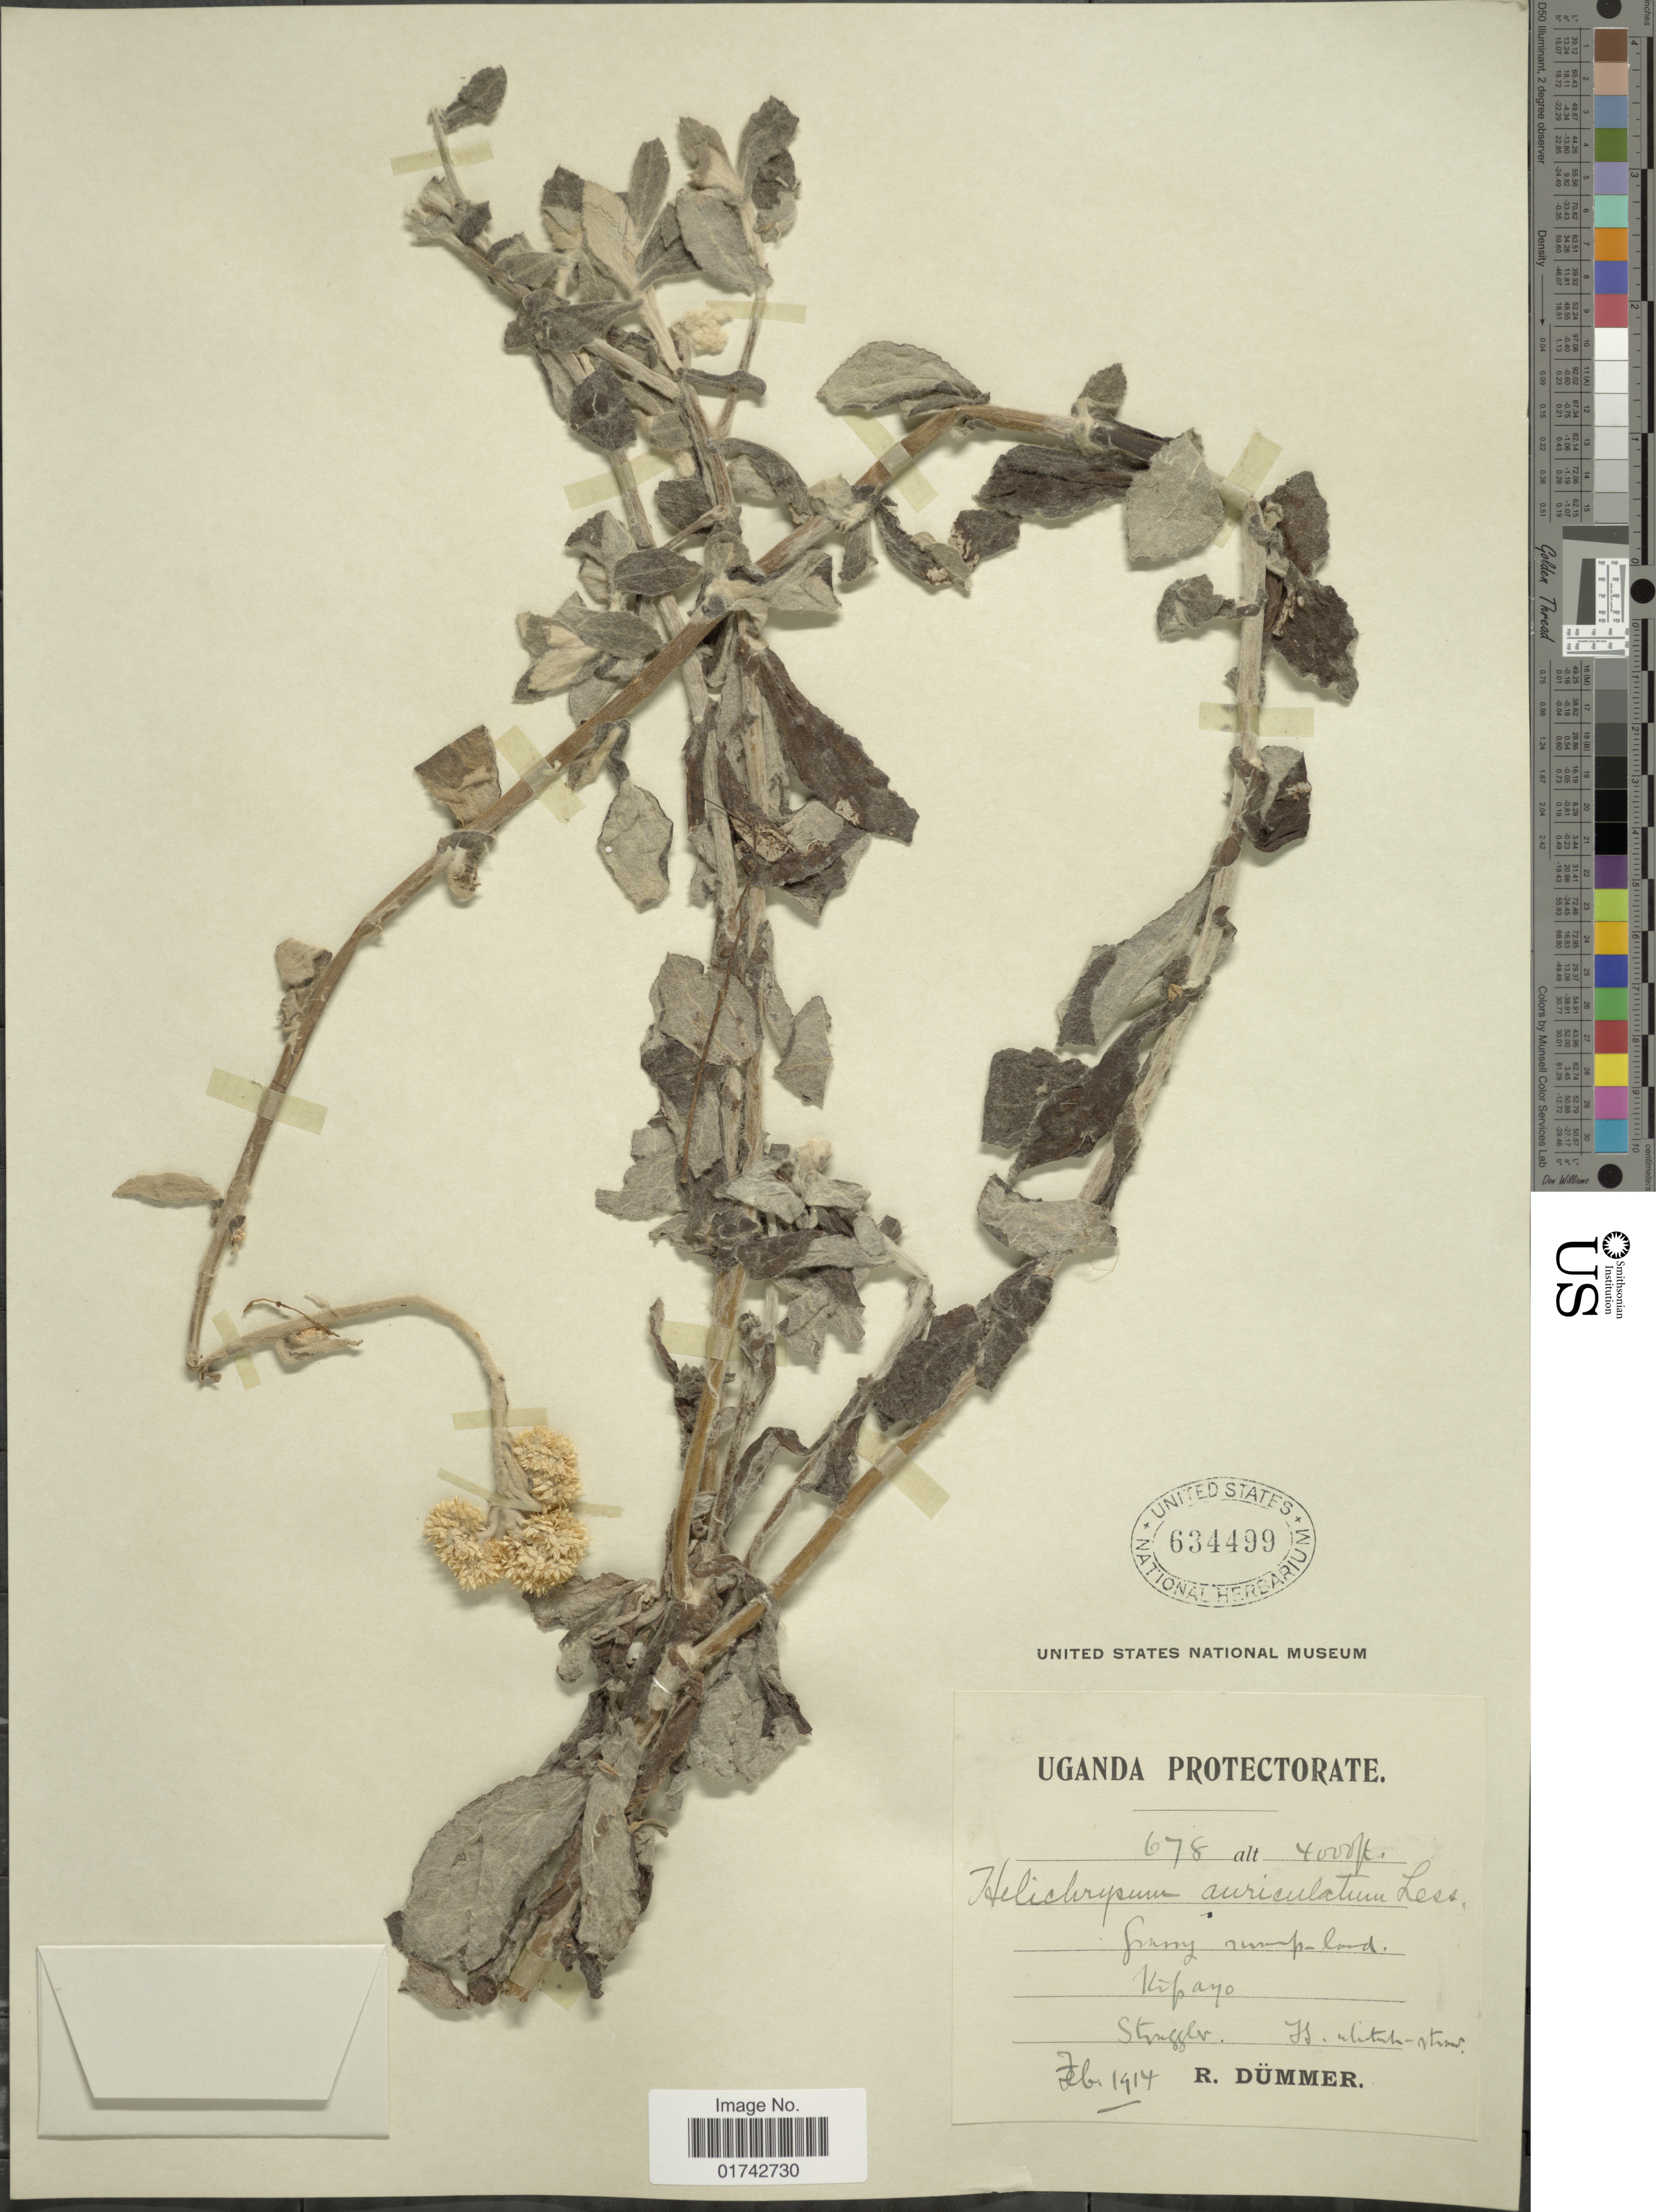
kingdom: Plantae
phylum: Tracheophyta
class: Magnoliopsida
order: Asterales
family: Asteraceae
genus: Helichrysum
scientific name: Helichrysum auriculatum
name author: Less.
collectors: R. A. Dümmer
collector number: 678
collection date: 1914-02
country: Uganda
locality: Uganda Protectorate. Kipayo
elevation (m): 1219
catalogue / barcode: US 634499